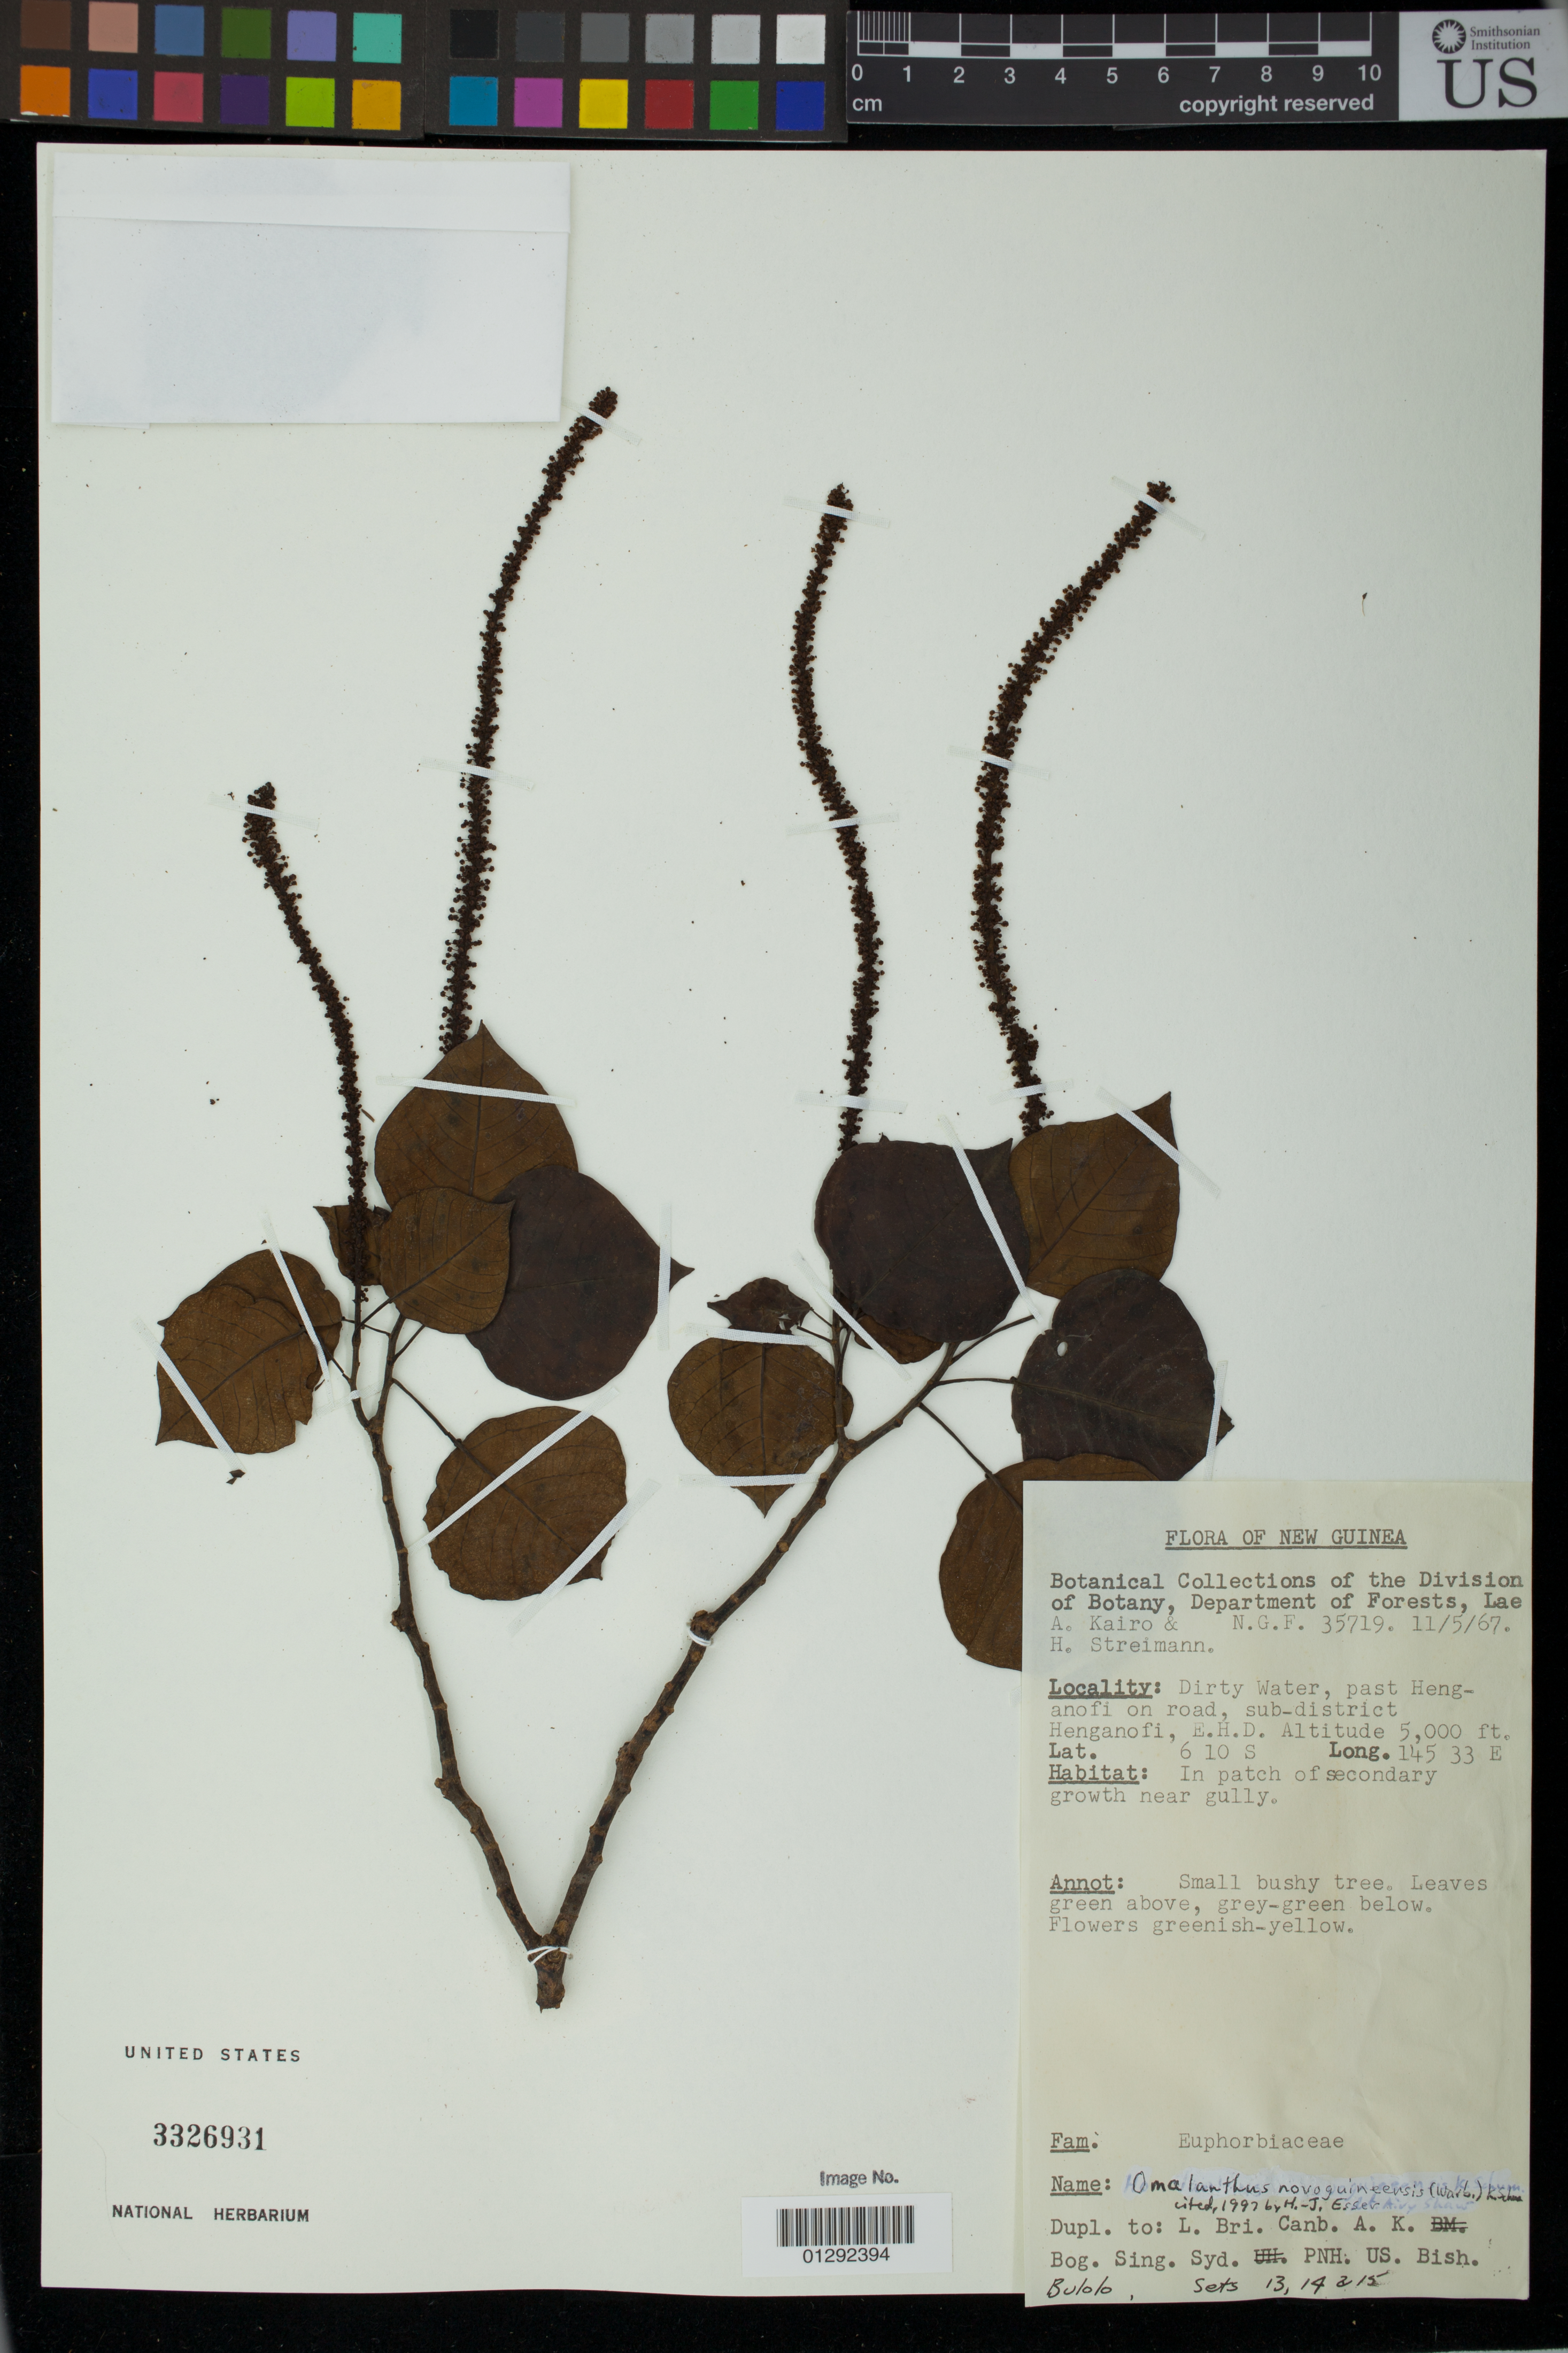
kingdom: Plantae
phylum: Tracheophyta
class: Magnoliopsida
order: Malpighiales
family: Euphorbiaceae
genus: Homalanthus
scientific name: Homalanthus novoguineensis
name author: (Warb.) K. Schum.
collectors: A. Kairo & H. Streimann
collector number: NGF 35719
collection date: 1967-05-11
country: Papua New Guinea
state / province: Eastern Highlands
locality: Dirty Water, past Henganofi on road, sub-district Henganofi, E.H.D.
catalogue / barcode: US 3326931